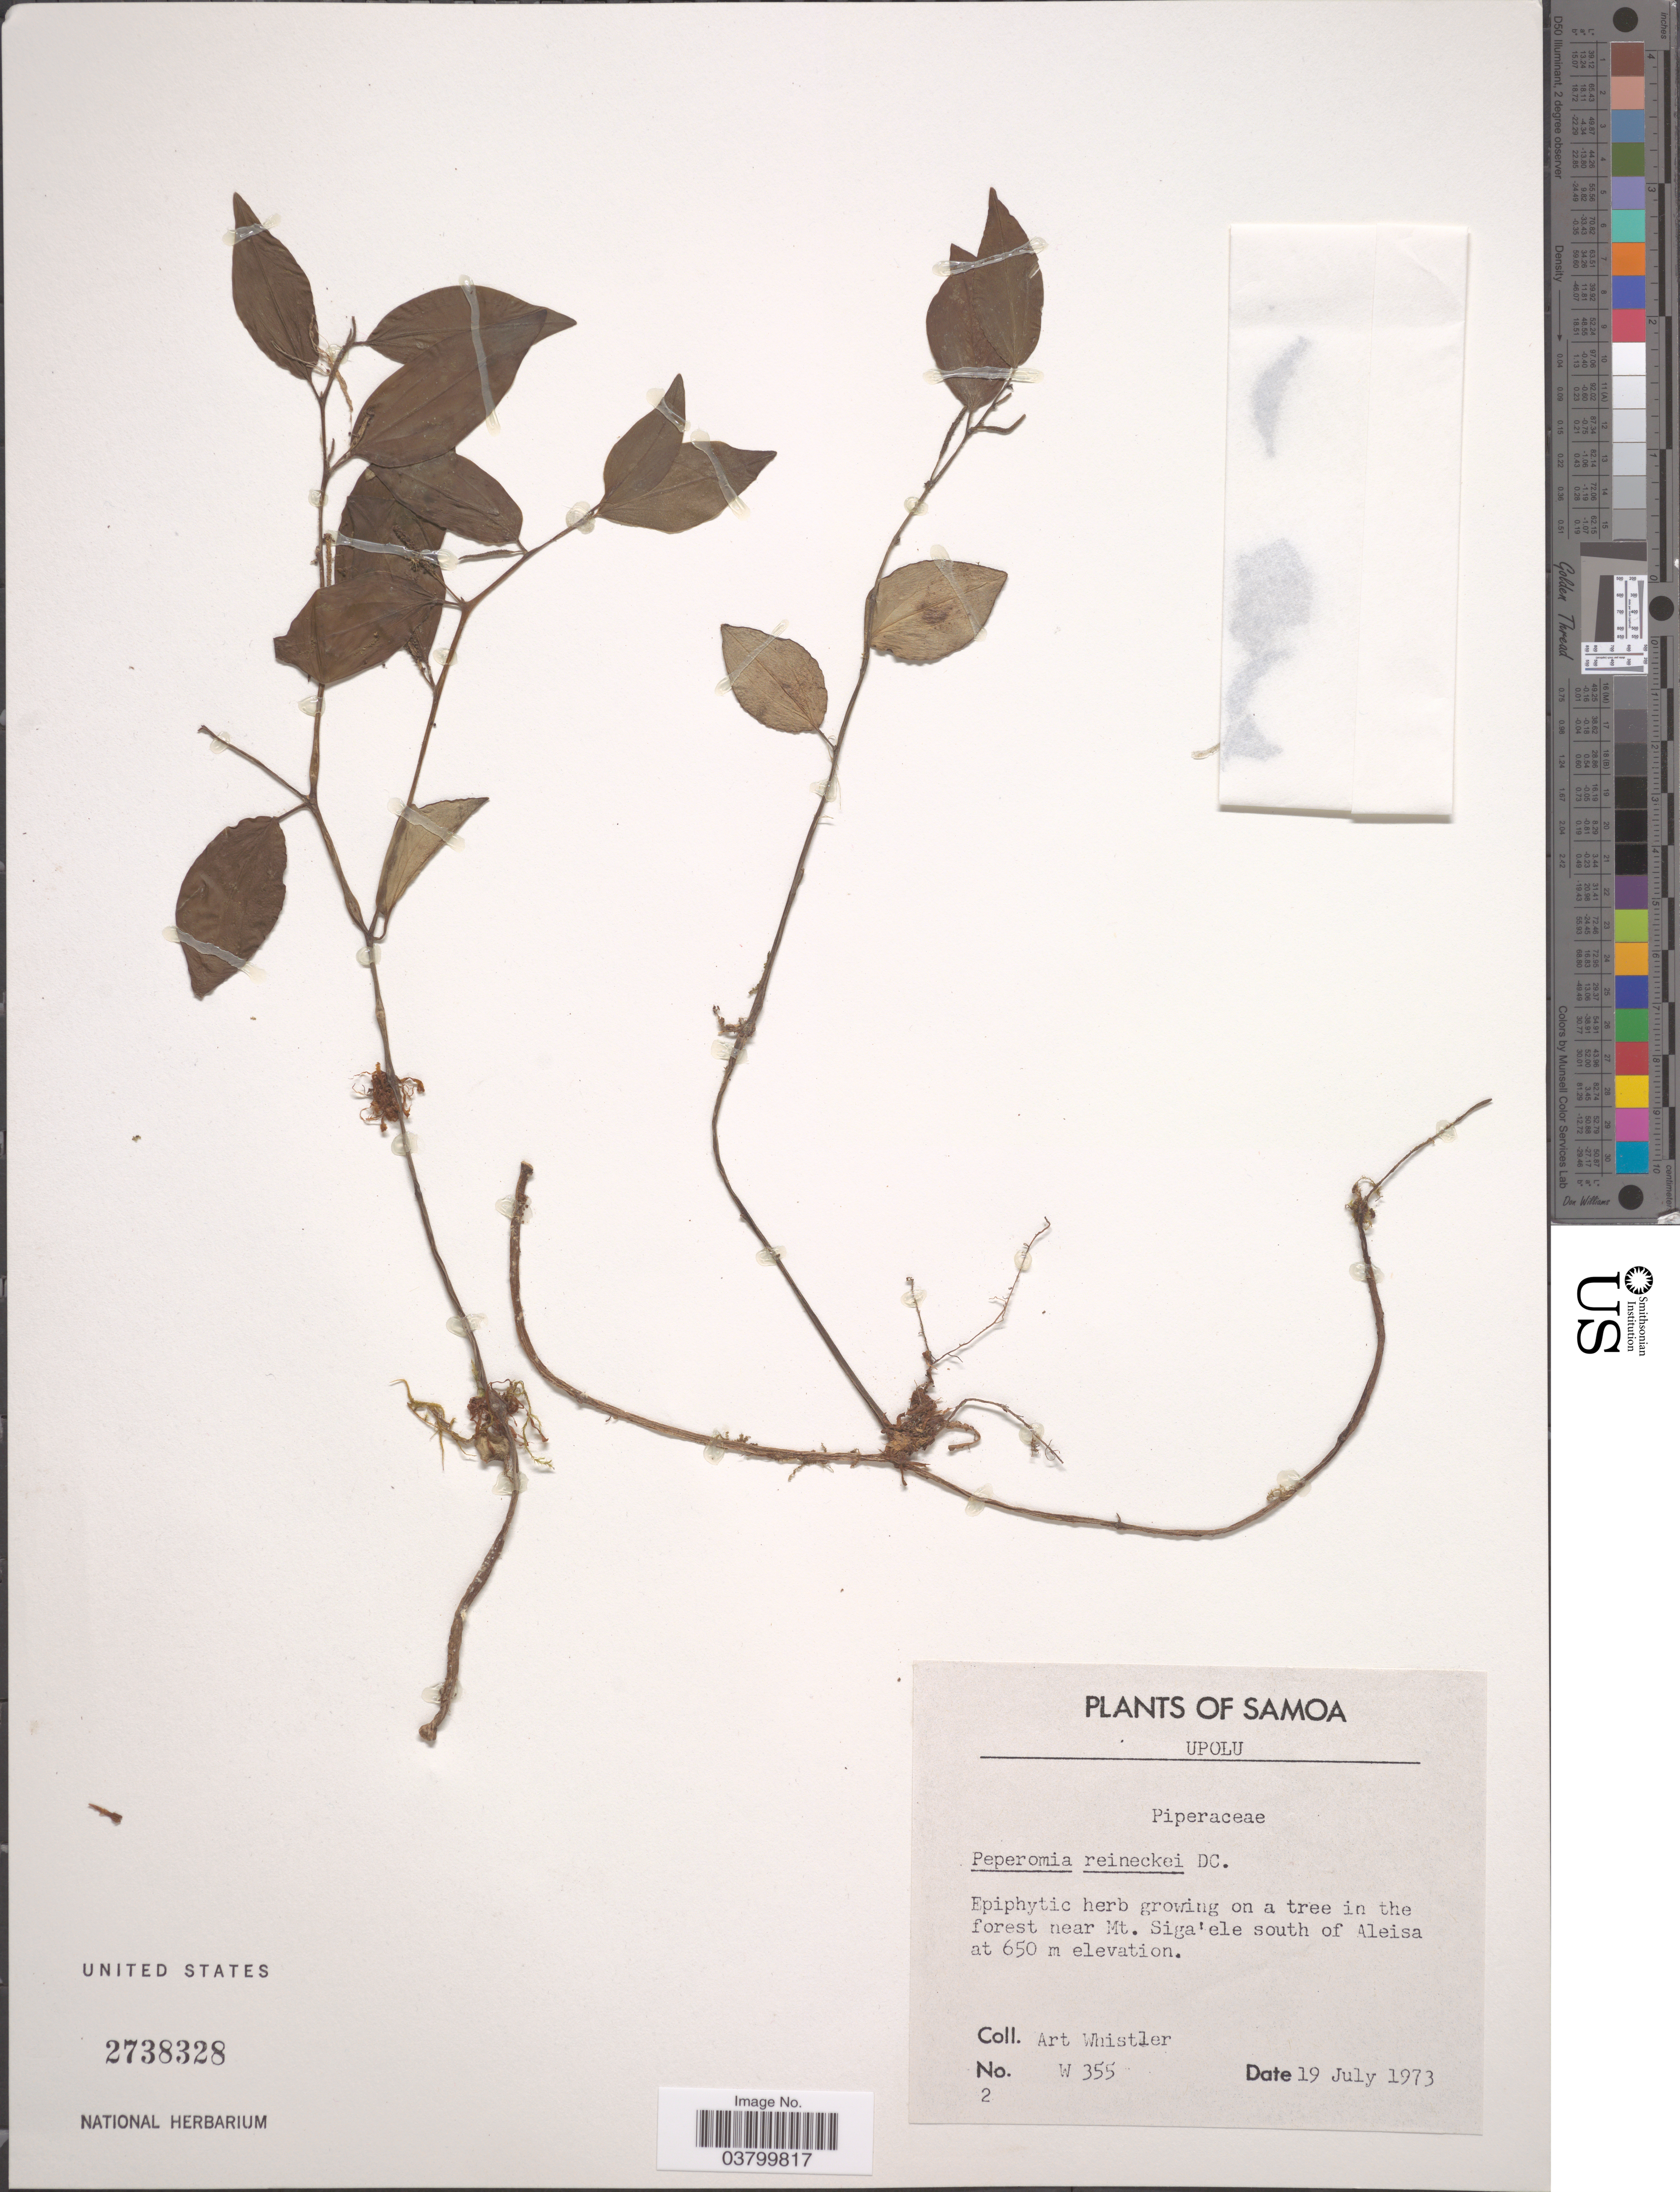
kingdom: Plantae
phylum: Tracheophyta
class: Magnoliopsida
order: Piperales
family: Piperaceae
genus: Peperomia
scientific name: Peperomia reineckei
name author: C. DC.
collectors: A. Whistler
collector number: W355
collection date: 1973-07-19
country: Samoa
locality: Samoa. Upolu. On a tree in the forest near Mt. Siga'ele south of Aleisa.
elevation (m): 650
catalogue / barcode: US 2738328